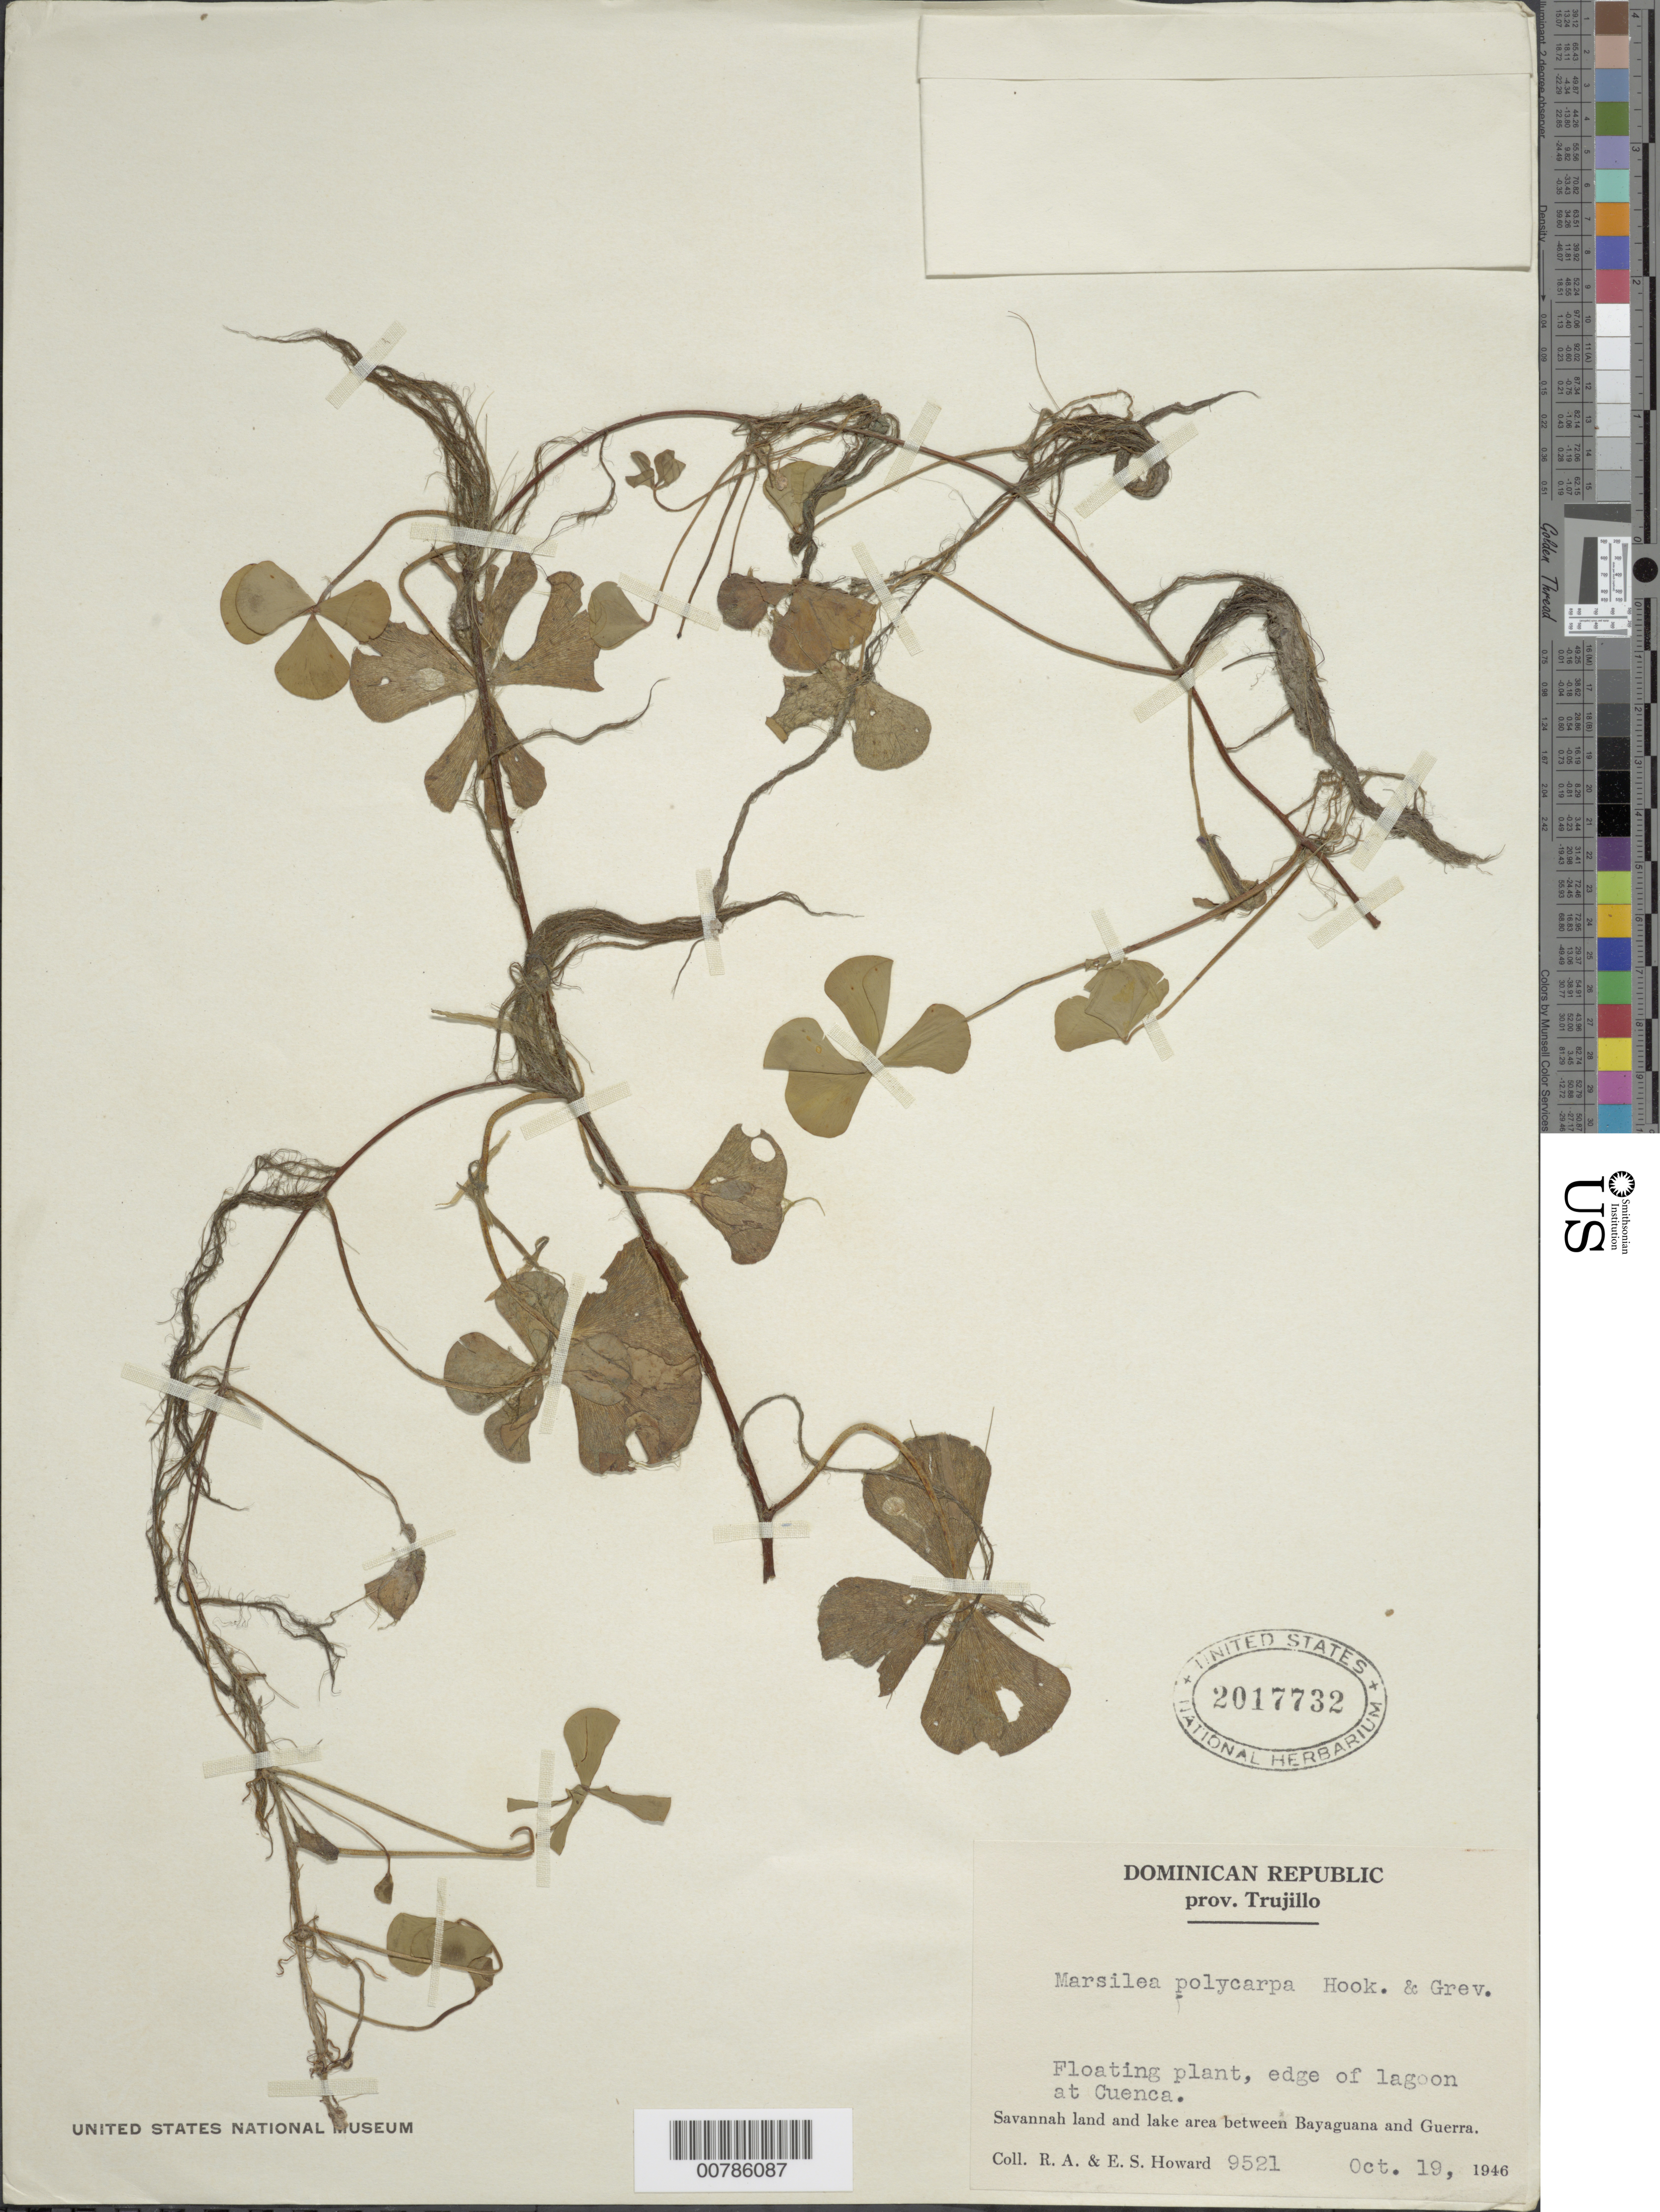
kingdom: Plantae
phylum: Tracheophyta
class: Polypodiopsida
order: Salviniales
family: Marsileaceae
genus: Marsilea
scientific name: Marsilea polycarpa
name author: Hook. & Grev.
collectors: R. A. Howard & E. S. Howard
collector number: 9521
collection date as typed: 19 Oct 1946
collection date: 1946-10-19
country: Dominican Republic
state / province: Santo Domingo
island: Hispaniola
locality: Bayaguana to Guerra, area between; edge of lagoon at Cuenca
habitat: Savanna and lake area; edge of lagoon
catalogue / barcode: US 2017732